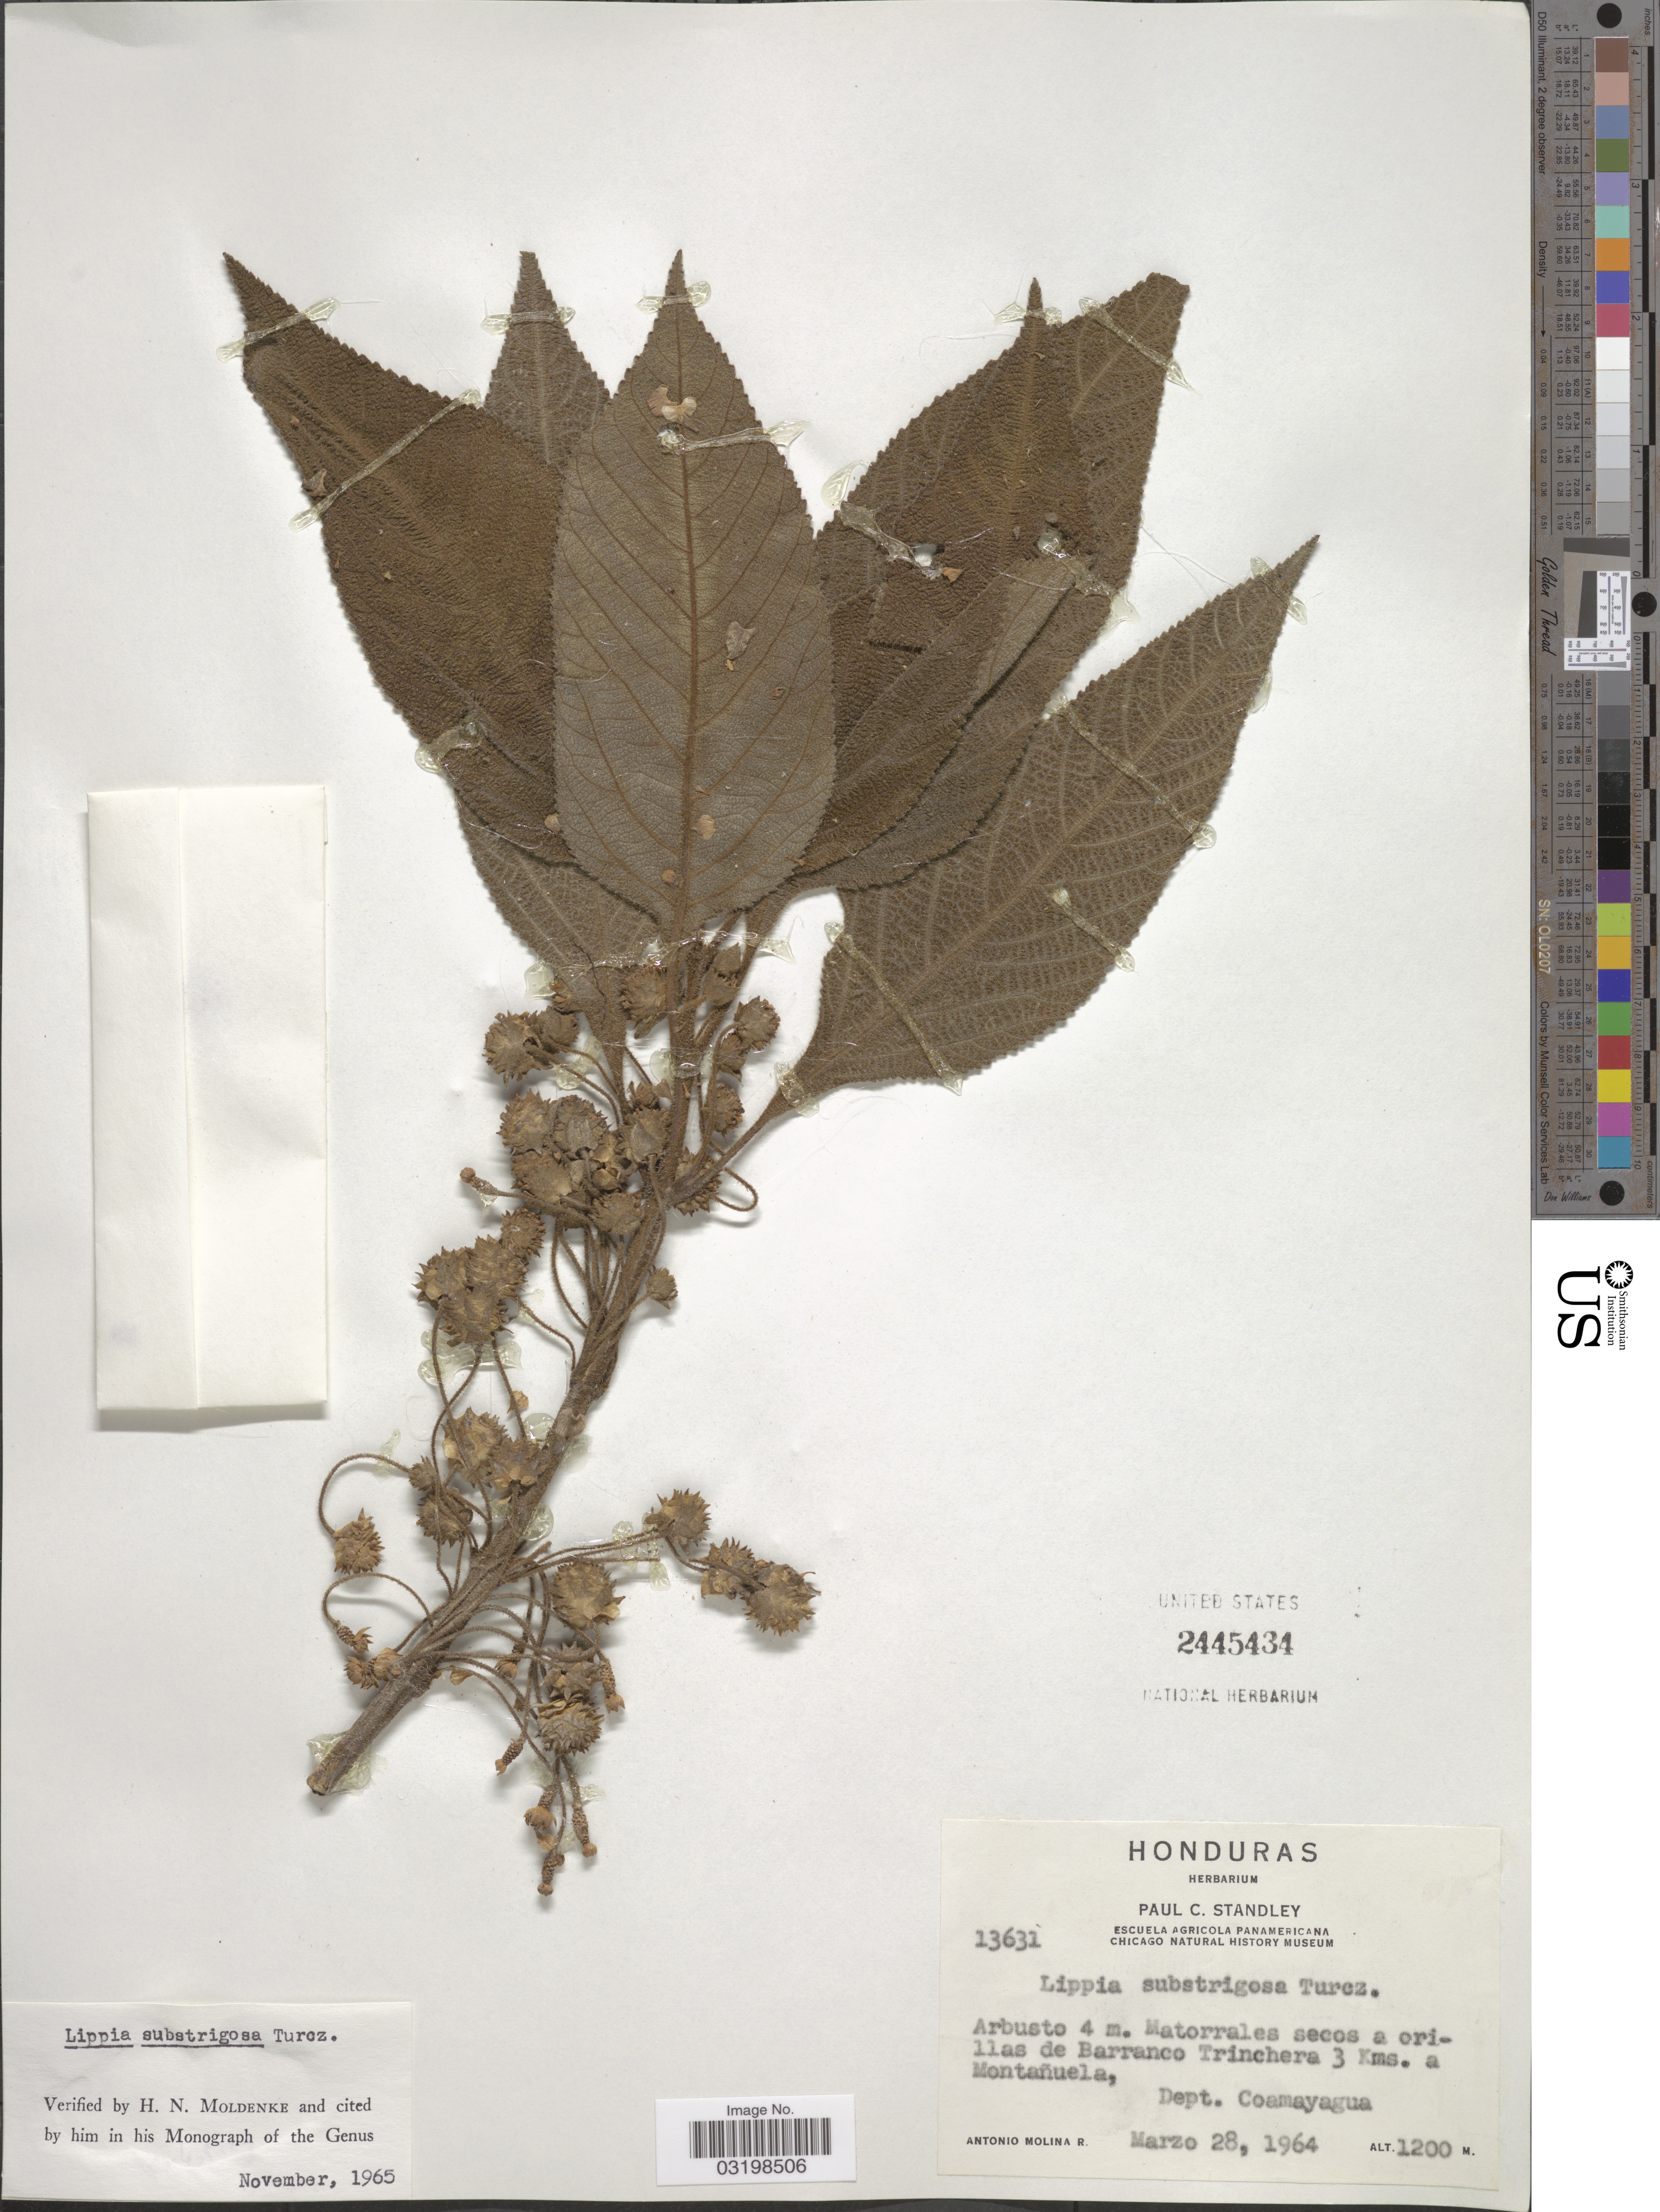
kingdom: Plantae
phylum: Tracheophyta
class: Magnoliopsida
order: Lamiales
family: Verbenaceae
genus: Lippia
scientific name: Lippia umbellata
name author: Cav.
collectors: A. Molina R.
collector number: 13631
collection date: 1964-03-28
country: Honduras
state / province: Comayagua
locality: Matorrales secos a orillas de Barranco Trinchera 3 Kms. a Montañuela, Dept. Coamayagua.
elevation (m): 1200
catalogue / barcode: US 2445434